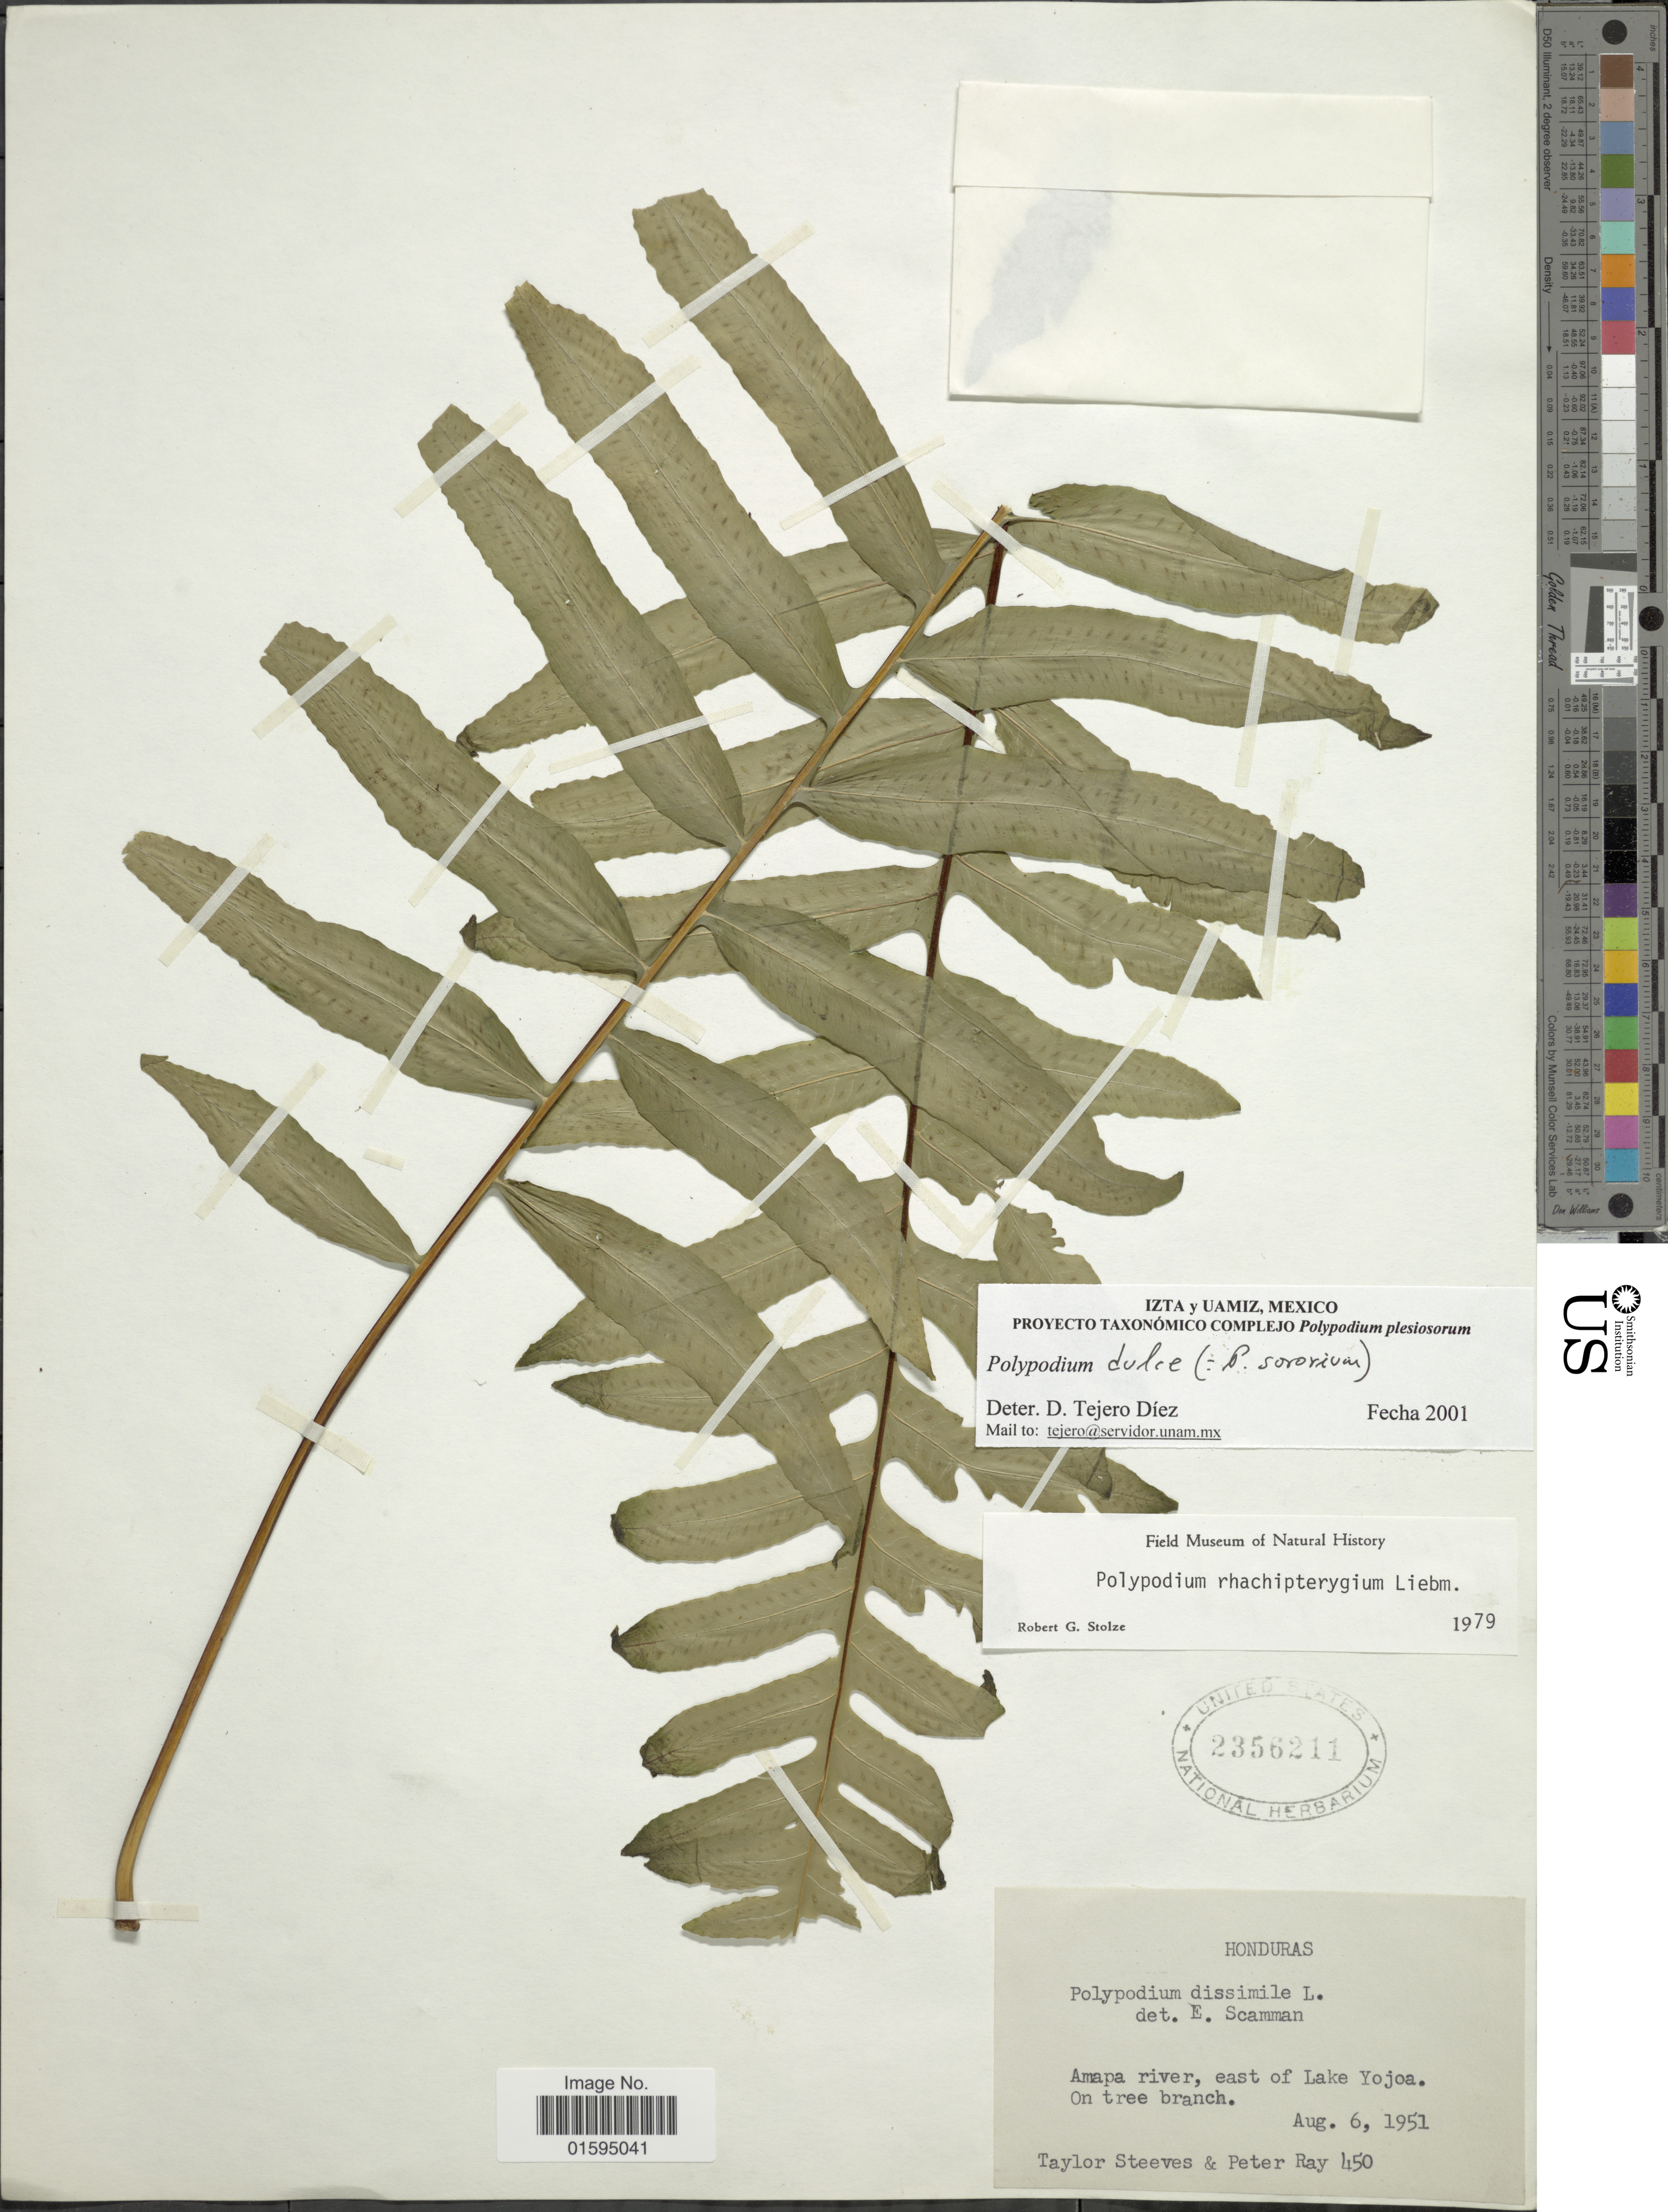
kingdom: Plantae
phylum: Tracheophyta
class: Polypodiopsida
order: Polypodiales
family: Polypodiaceae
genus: Polypodium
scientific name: Polypodium dulce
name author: Poir.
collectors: T. Steeves & P. Ray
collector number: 450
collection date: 1951-08-06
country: Honduras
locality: Amapa river, east ofLake Yojoa.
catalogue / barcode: US 2356211